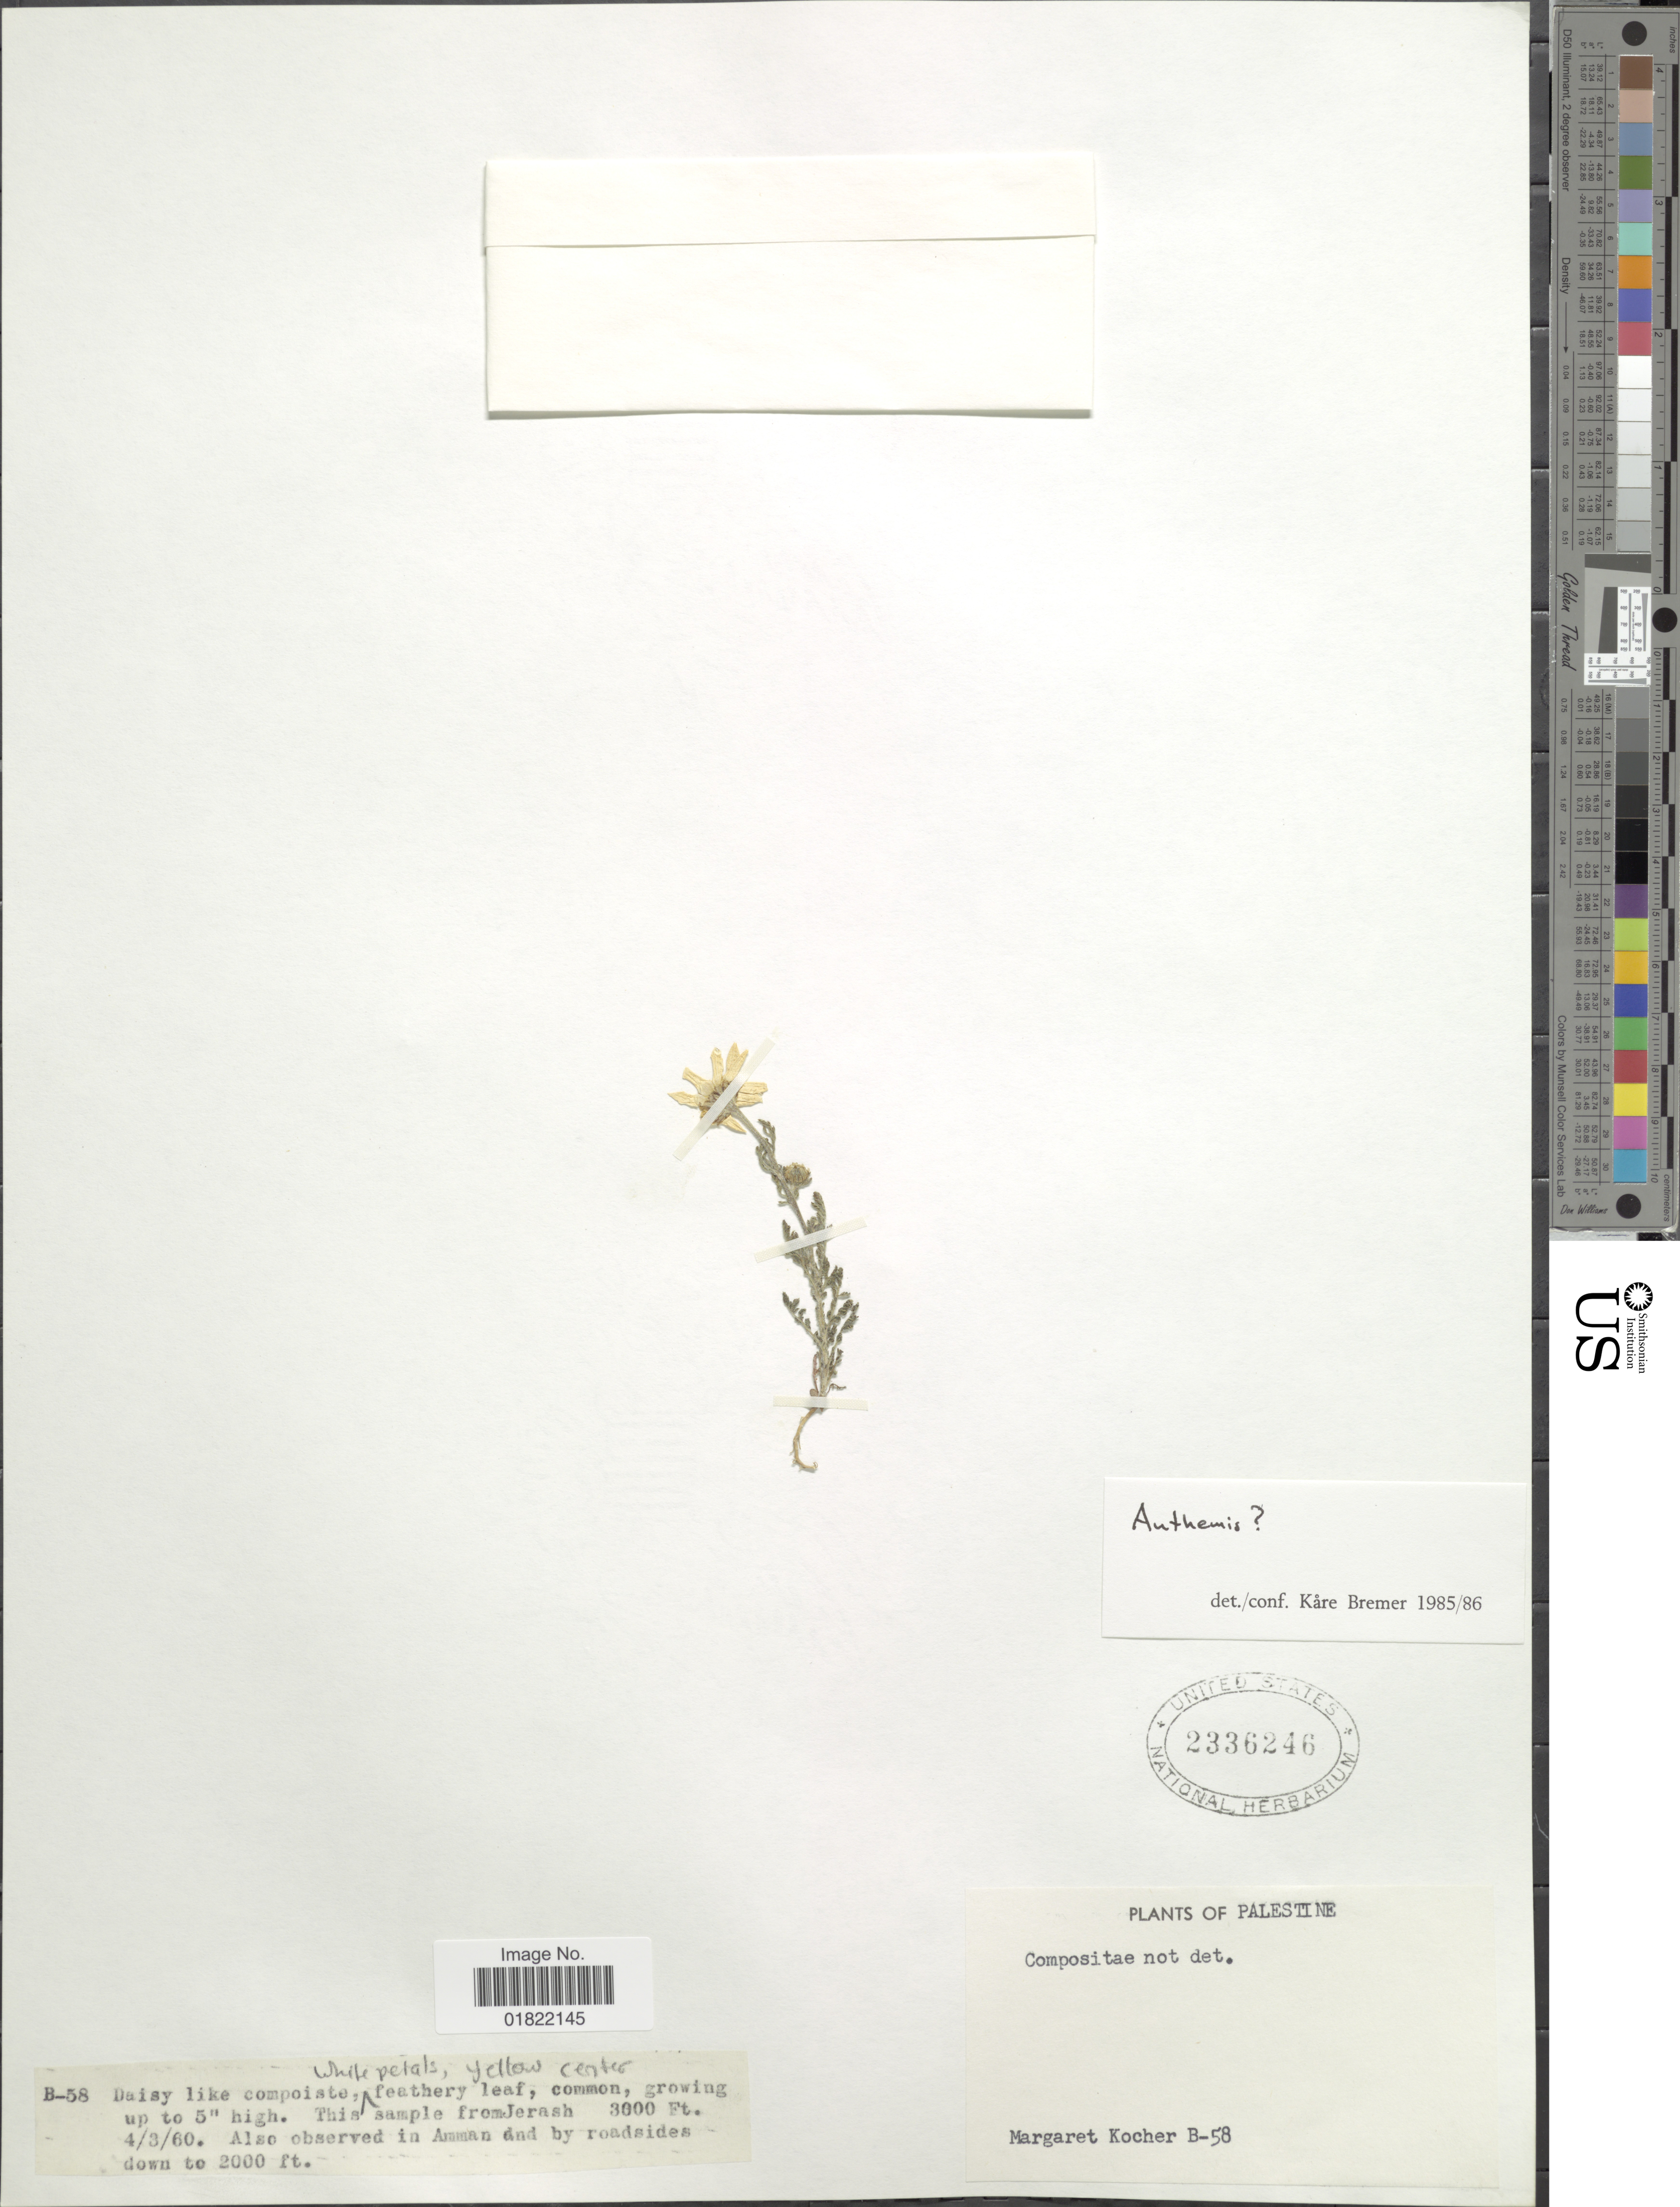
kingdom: Plantae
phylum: Tracheophyta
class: Magnoliopsida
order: Asterales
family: Asteraceae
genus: Anthemis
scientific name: Anthemis sp.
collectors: M. Kocher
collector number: B58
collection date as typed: Transcribed d/m/y: 3/4/60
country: Jordan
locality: Palestine, Jerash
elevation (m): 610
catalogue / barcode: US 2336246